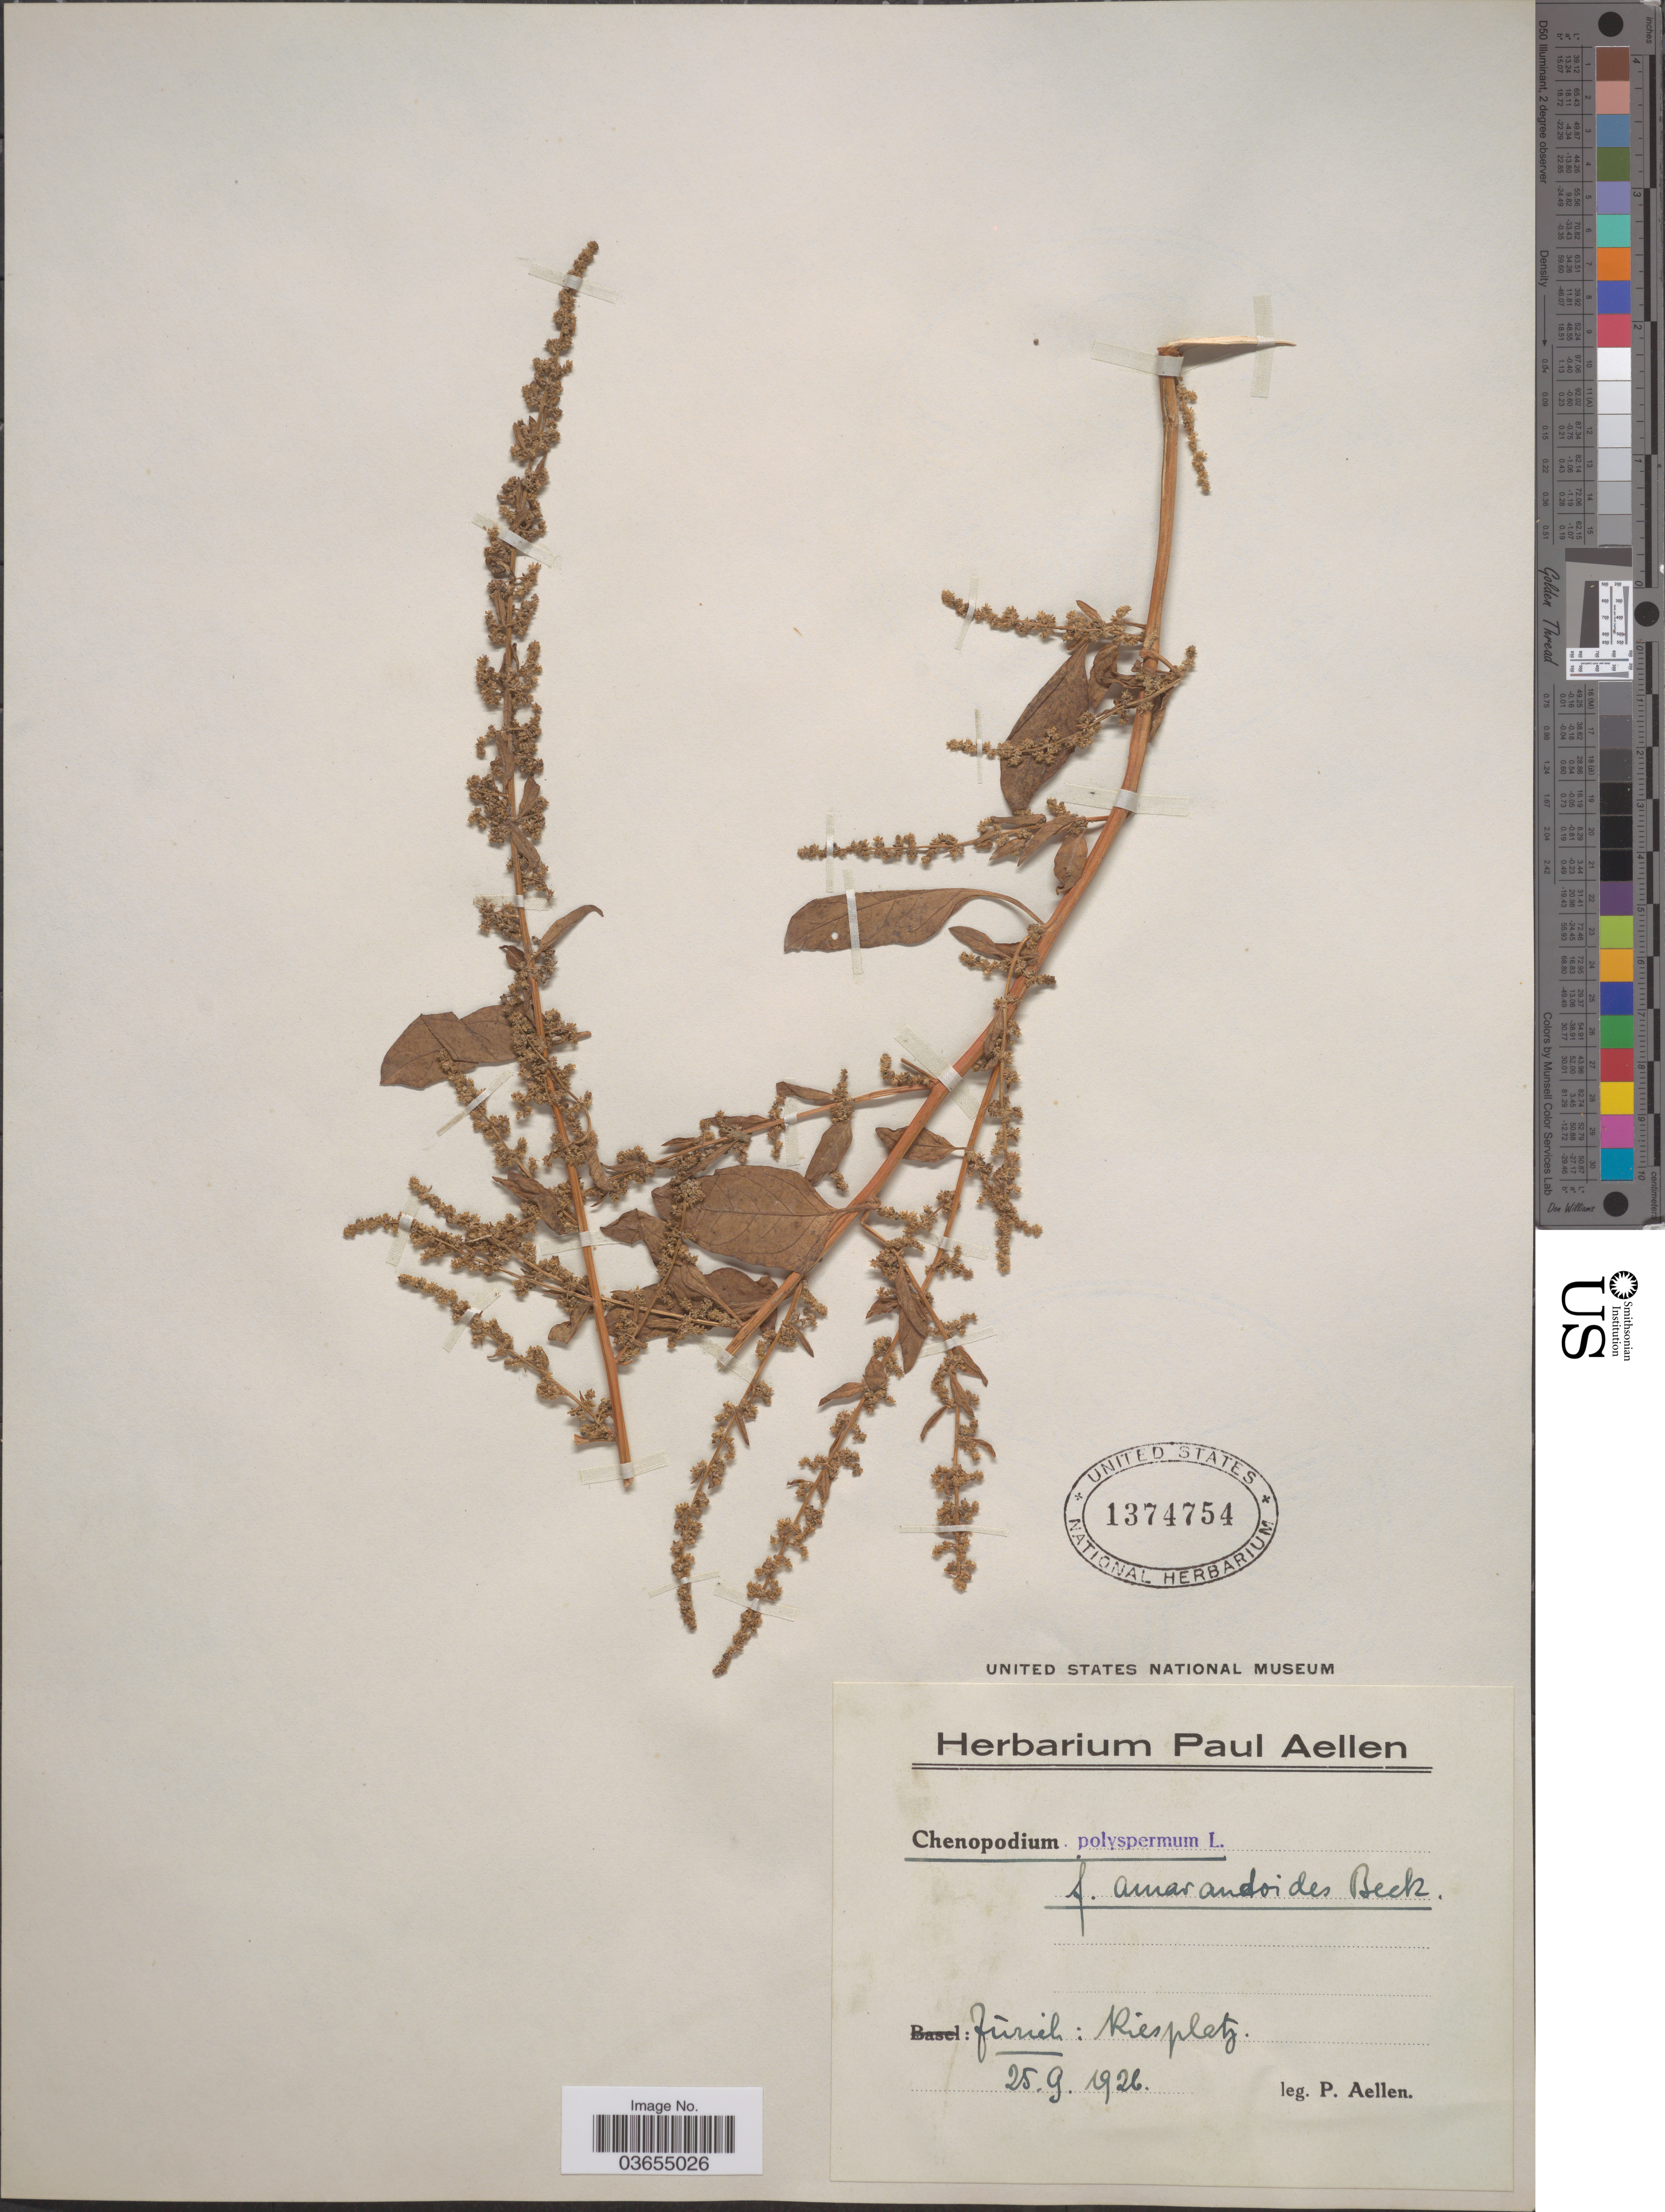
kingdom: Plantae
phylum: Tracheophyta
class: Magnoliopsida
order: Caryophyllales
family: Amaranthaceae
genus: Lipandra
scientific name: Lipandra polysperma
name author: (L.) S. Fuentes et al.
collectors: P. Aellen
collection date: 1926-09-25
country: Switzerland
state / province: Zurich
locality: Kiesplatz.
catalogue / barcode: US 1374754